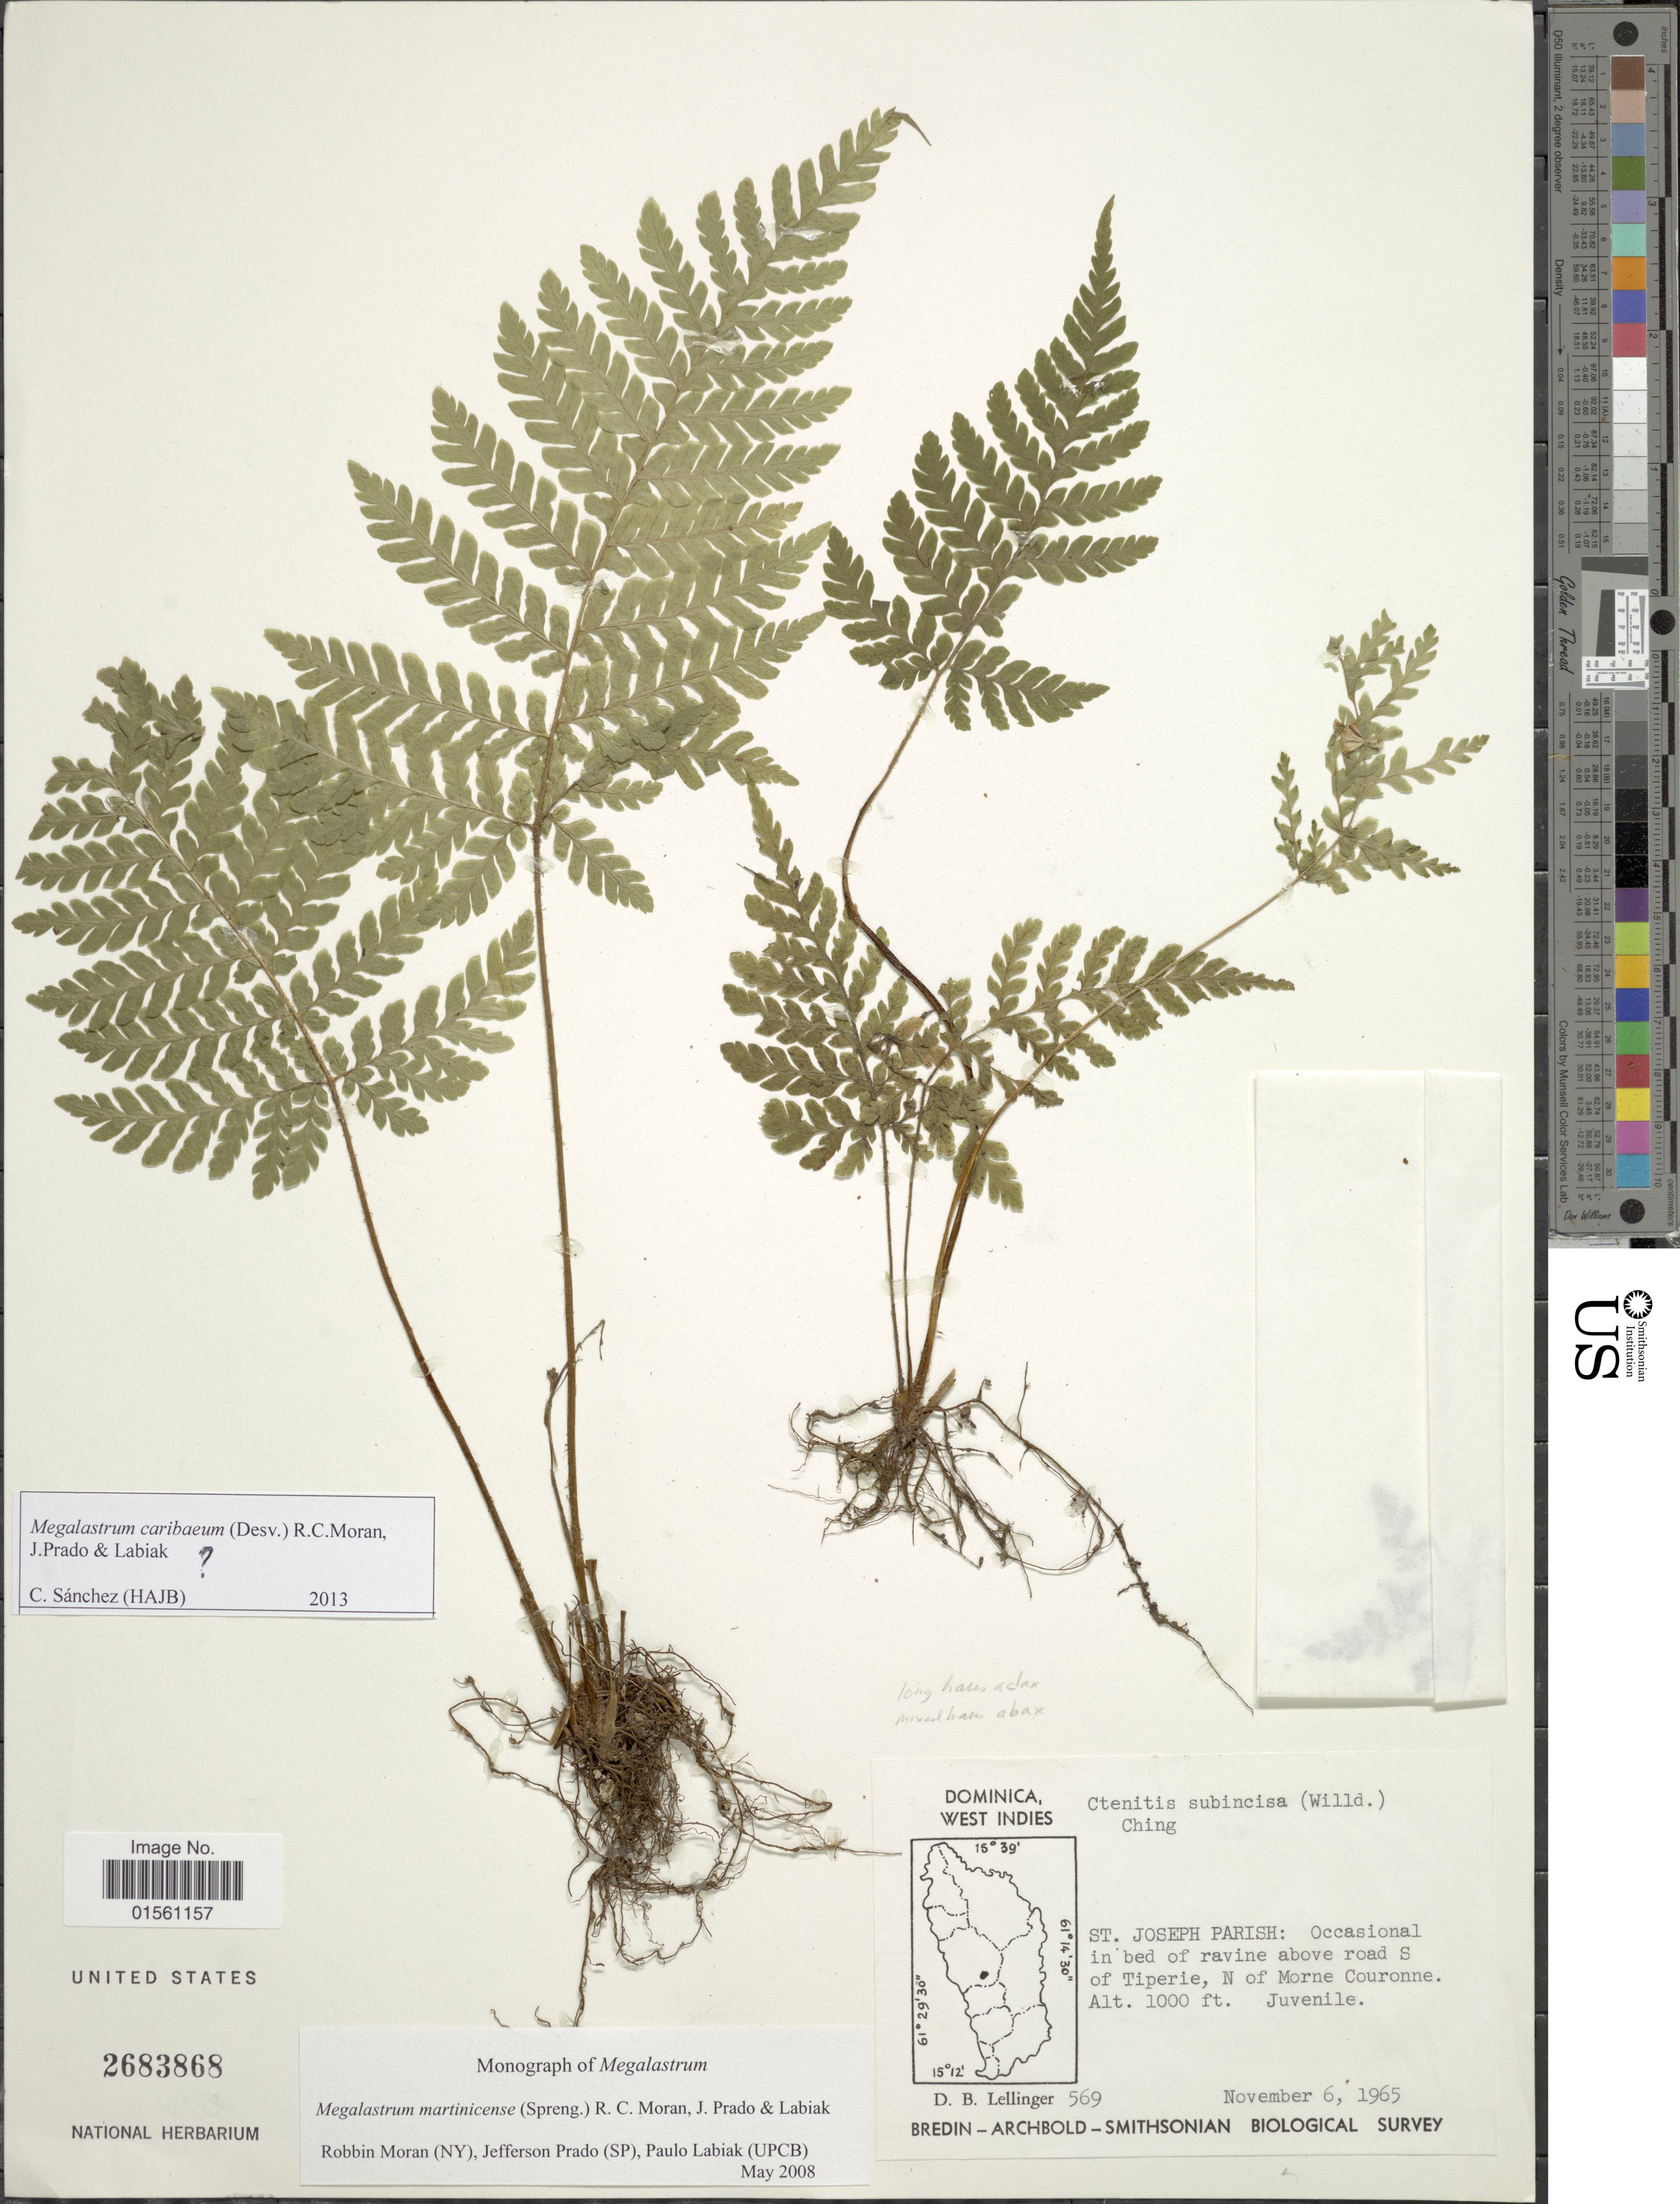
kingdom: Plantae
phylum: Tracheophyta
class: Polypodiopsida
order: Polypodiales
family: Dryopteridaceae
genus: Megalastrum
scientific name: Megalastrum martinicense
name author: (Spreng.) R.C. Moran et al.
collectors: D. B. Lellinger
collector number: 569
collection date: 1965-11-06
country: Dominica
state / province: St. Joseph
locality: Occasional in bes of ravine above road S of Tiperie, N of Morne Couronne.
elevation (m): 305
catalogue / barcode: US 2683868